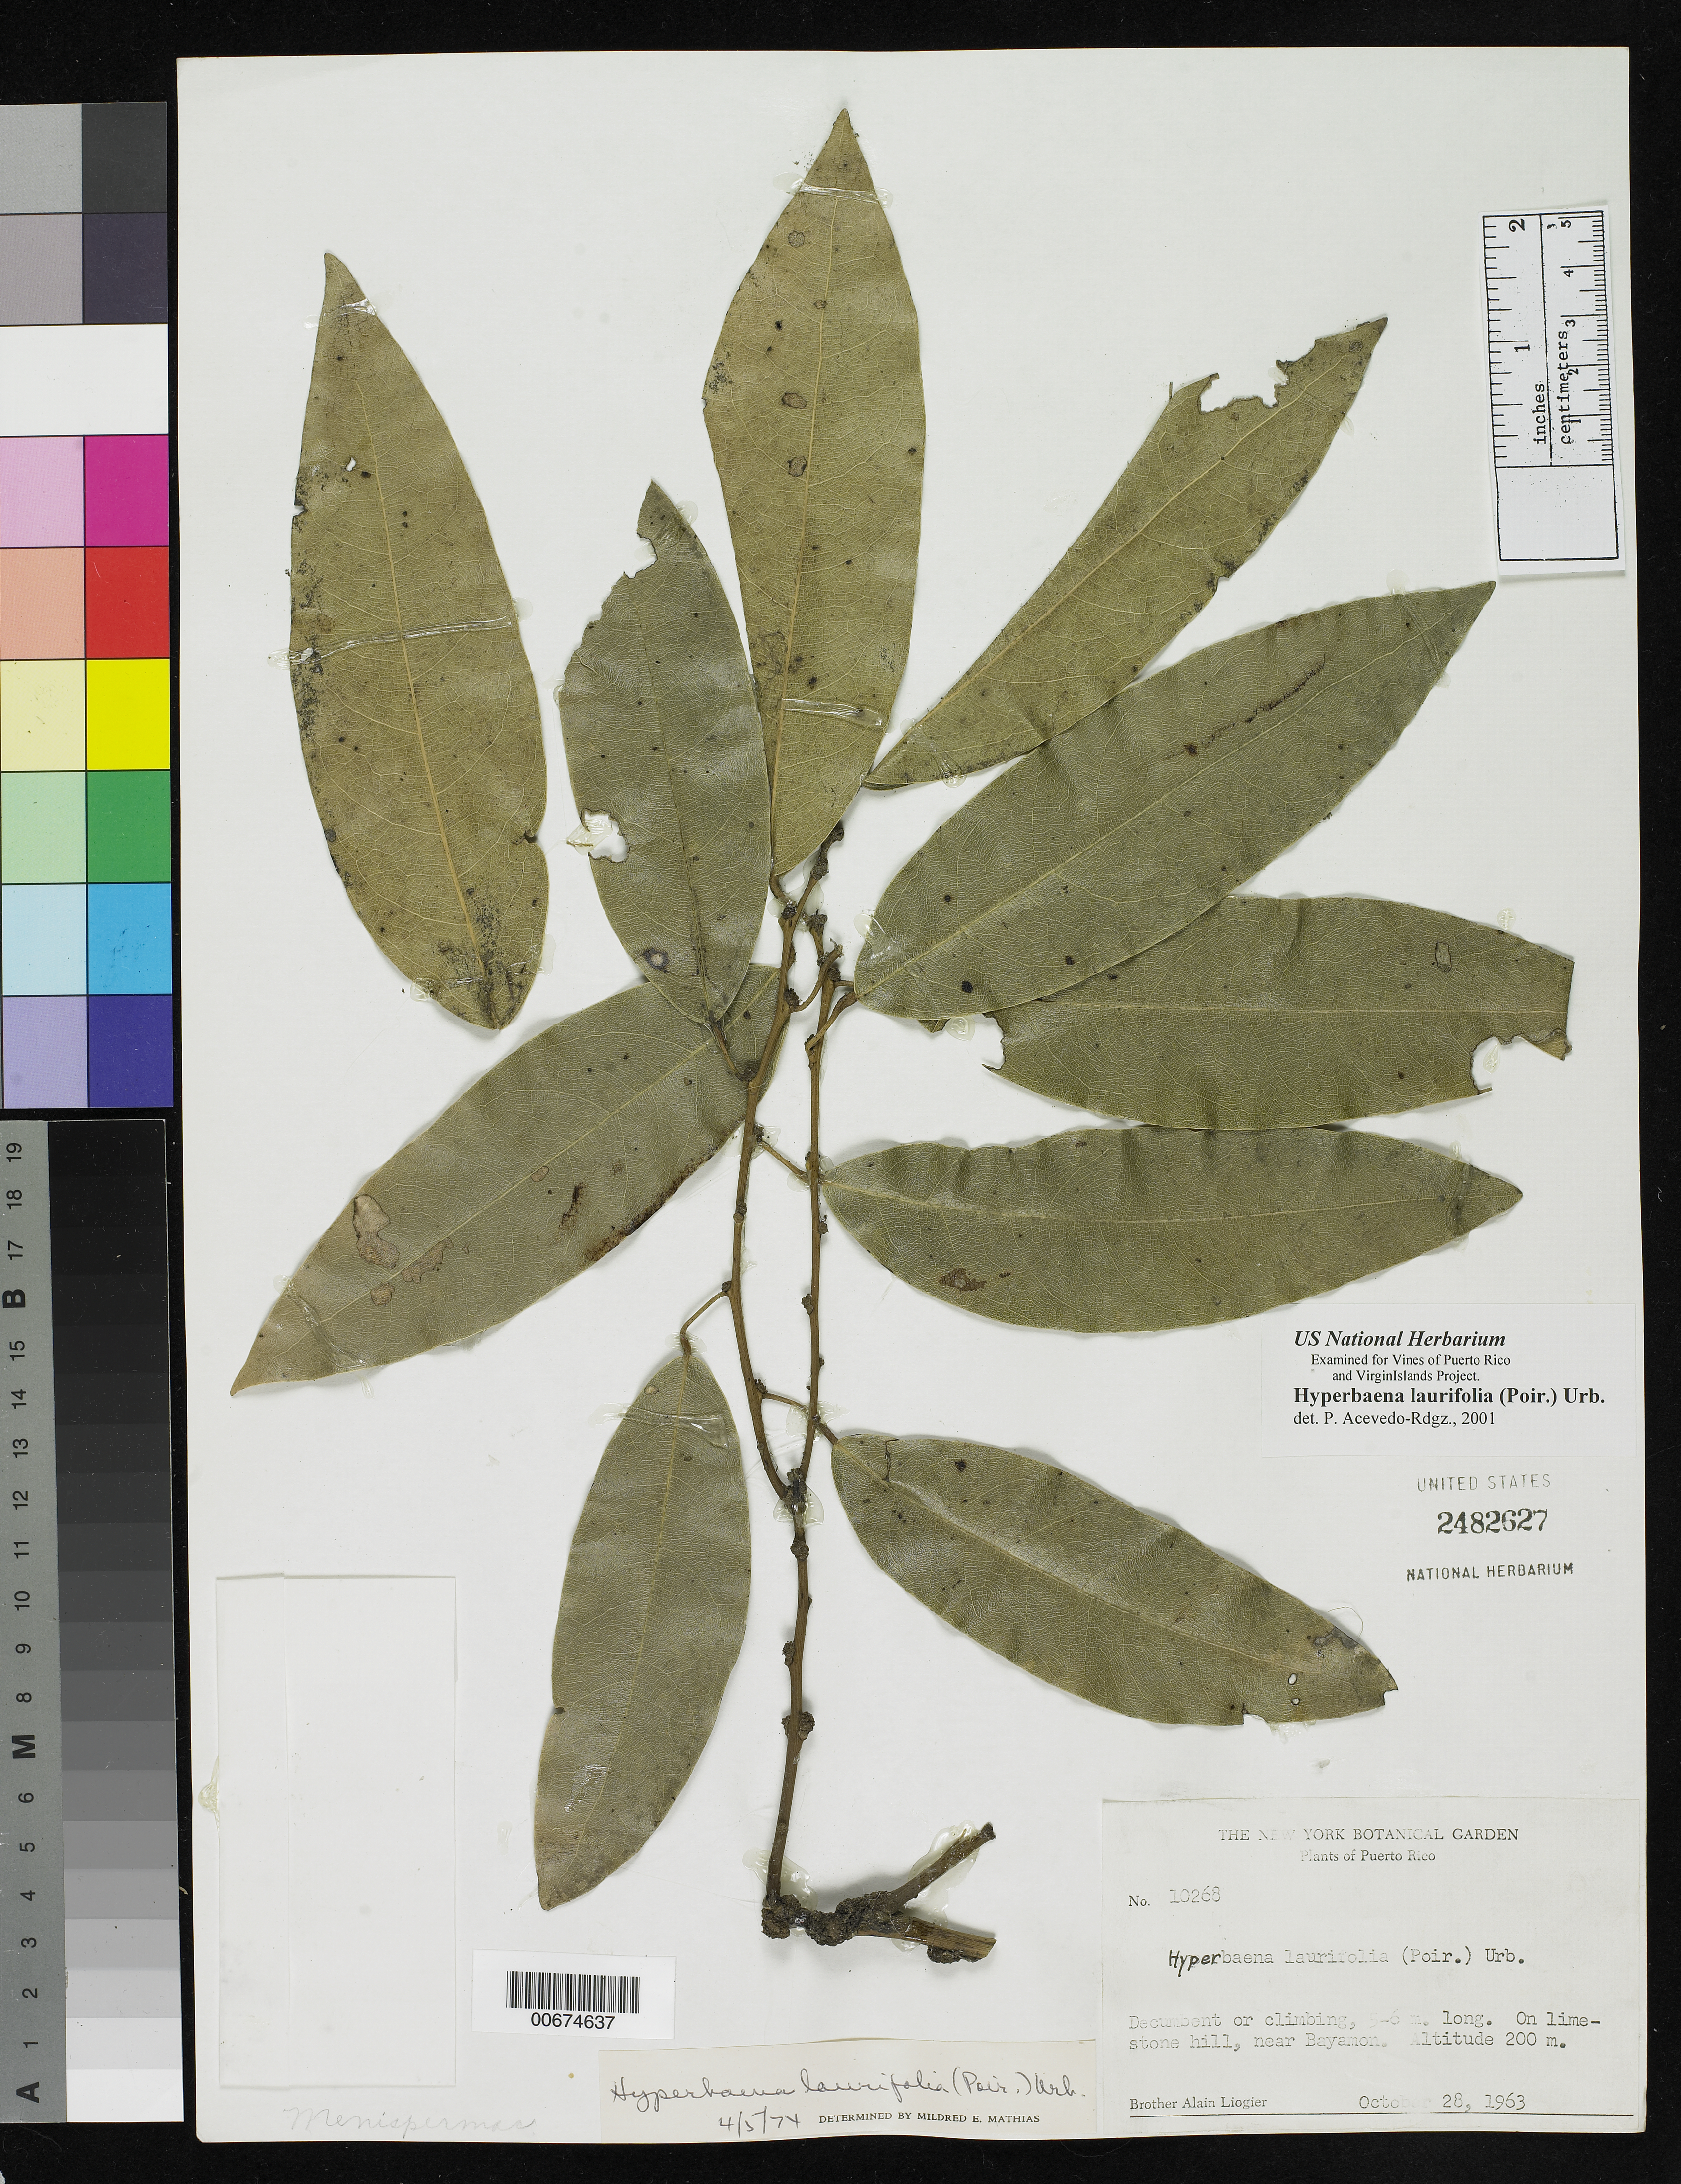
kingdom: Plantae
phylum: Tracheophyta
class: Magnoliopsida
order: Ranunculales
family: Menispermaceae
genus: Hyperbaena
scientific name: Hyperbaena laurifolia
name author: (Poir.) Urb.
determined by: Acevedo-Rodríguez, P., (BOT), Smithsonian Institution - National Museum of Natural History (UNITED STATES)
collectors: A. H. Liogier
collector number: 10268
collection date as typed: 28 Oct 1963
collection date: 1963-10-28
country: Puerto Rico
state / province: Bayamón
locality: near Bayamon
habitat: on limestone hill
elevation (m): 200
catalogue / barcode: US 2482627